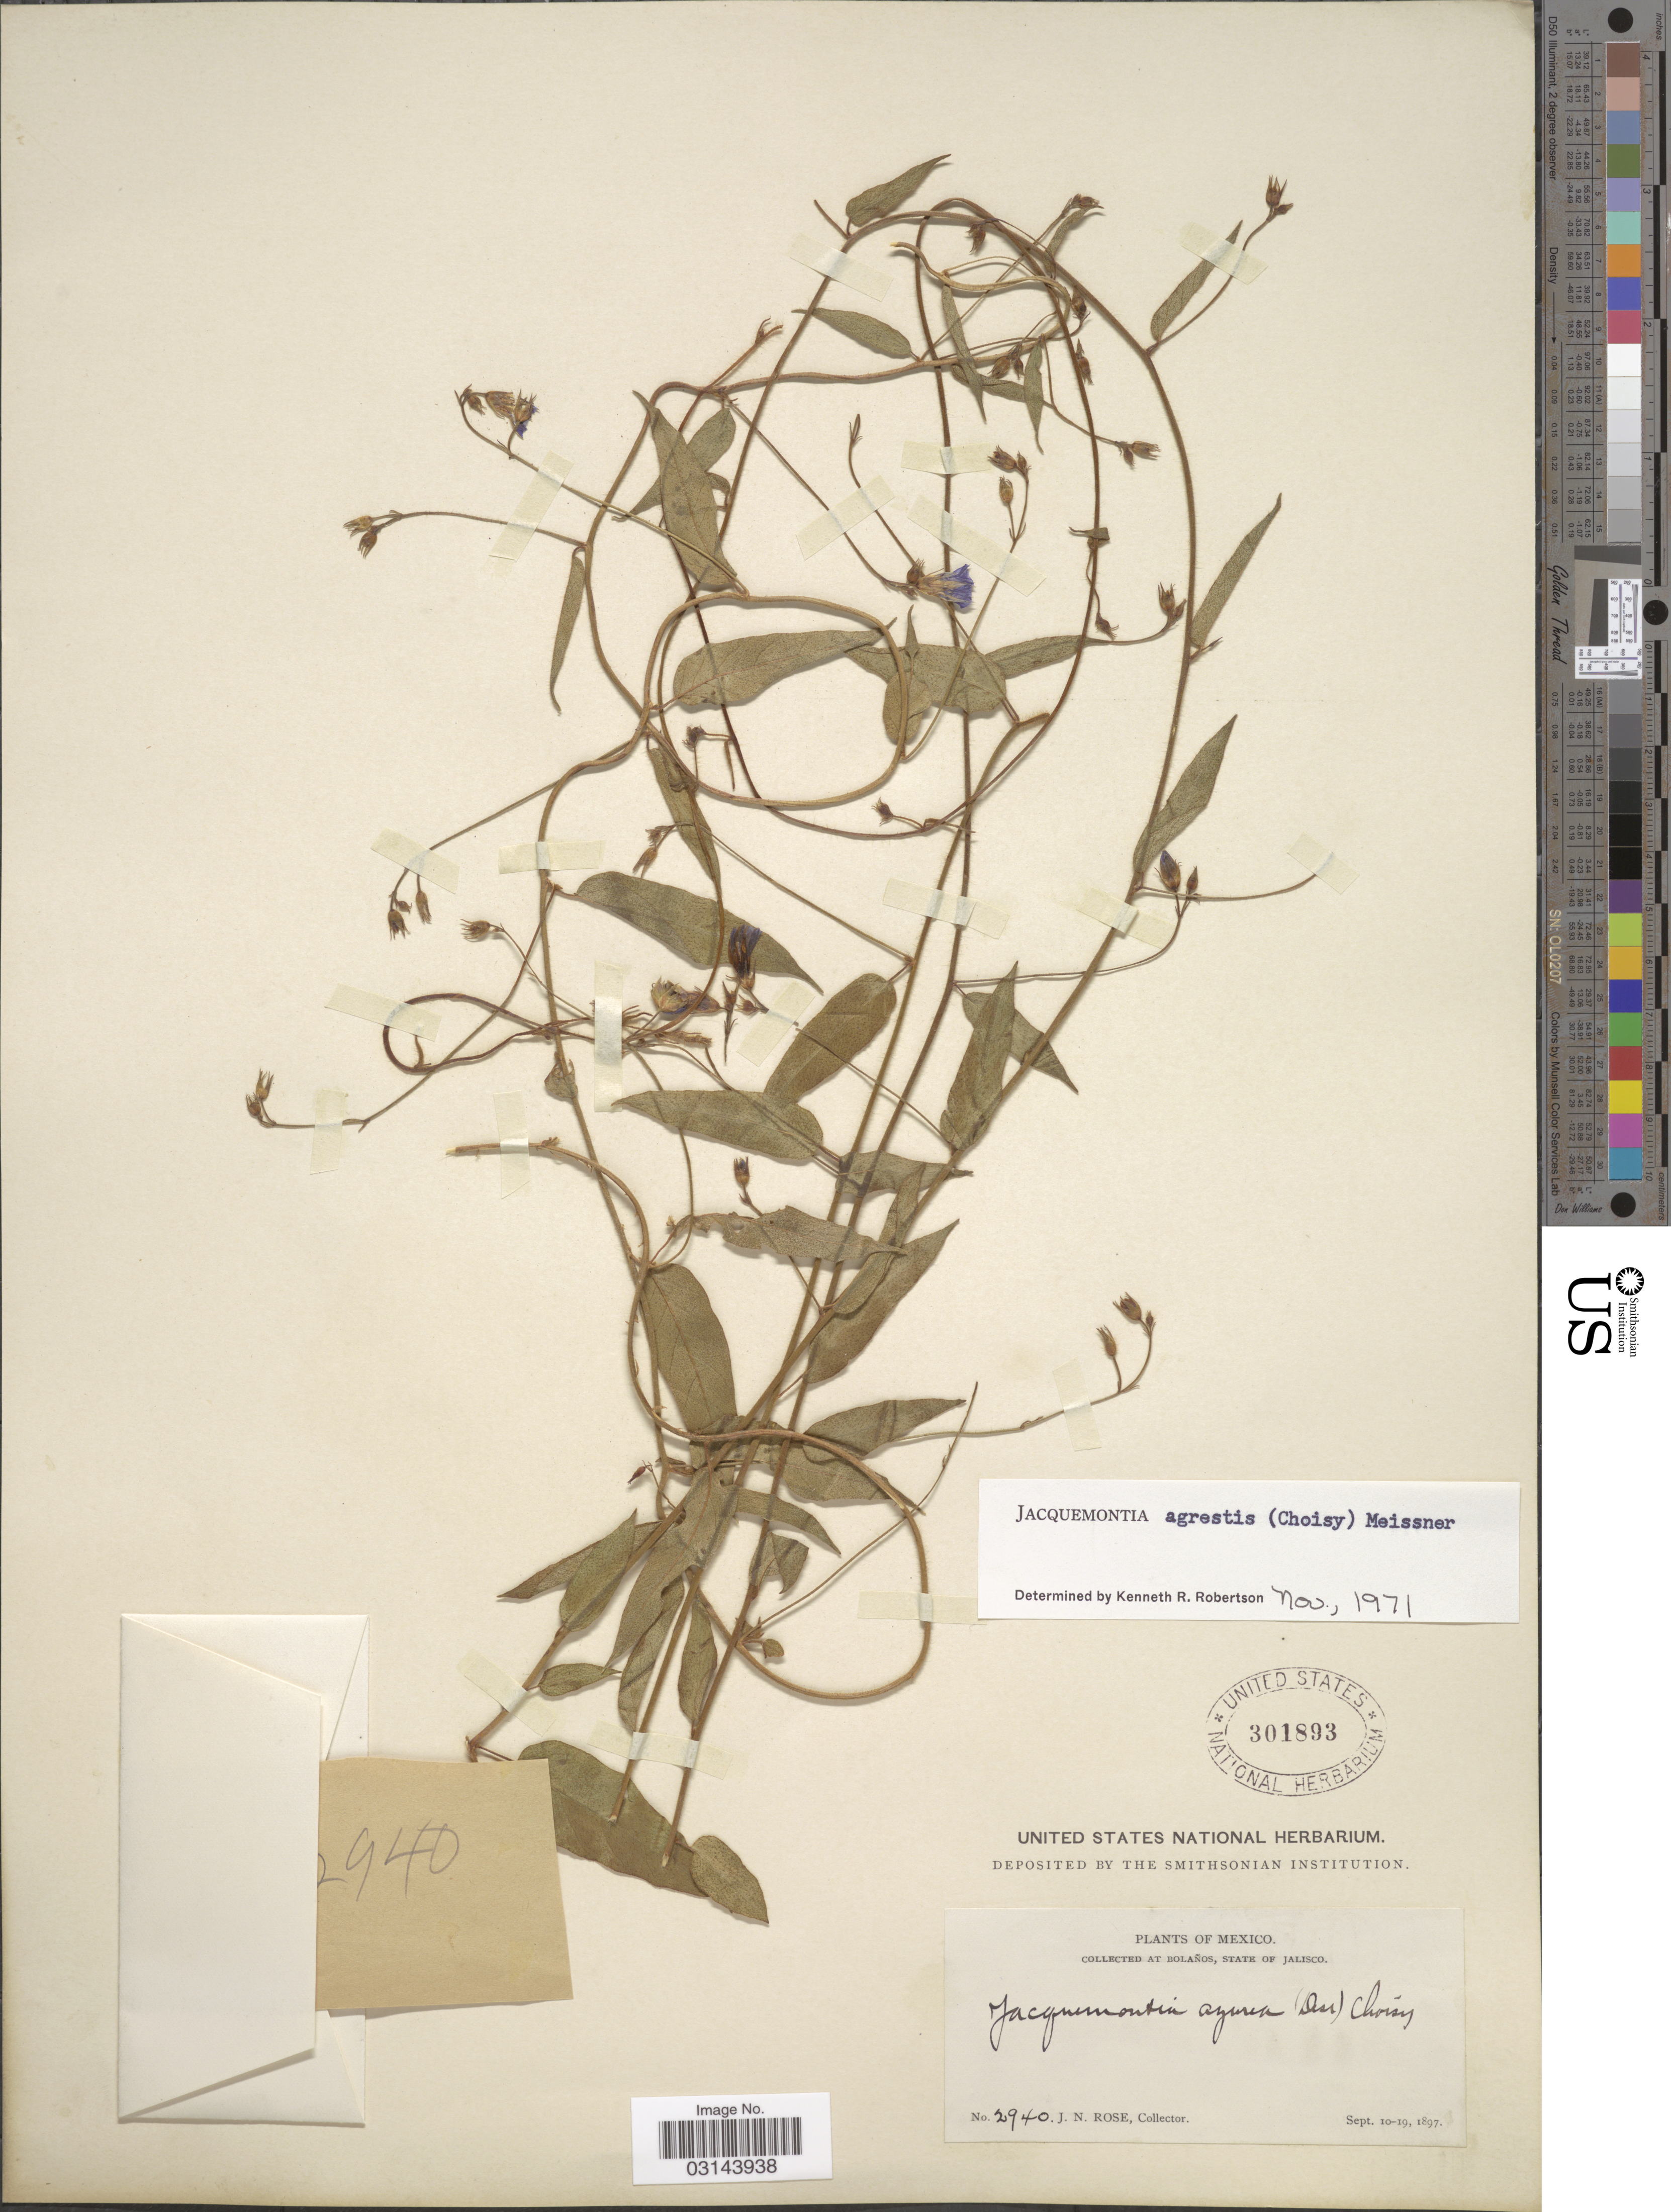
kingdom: Plantae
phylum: Tracheophyta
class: Magnoliopsida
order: Solanales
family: Convolvulaceae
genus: Jacquemontia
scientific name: Jacquemontia agrestis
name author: (Mart. ex Choisy) Meisn.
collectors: J. N. Rose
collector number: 2940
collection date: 1897-09-10/1897-09-19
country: Mexico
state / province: Jalisco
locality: At Balaños, State of Jalisco.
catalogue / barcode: US 301893